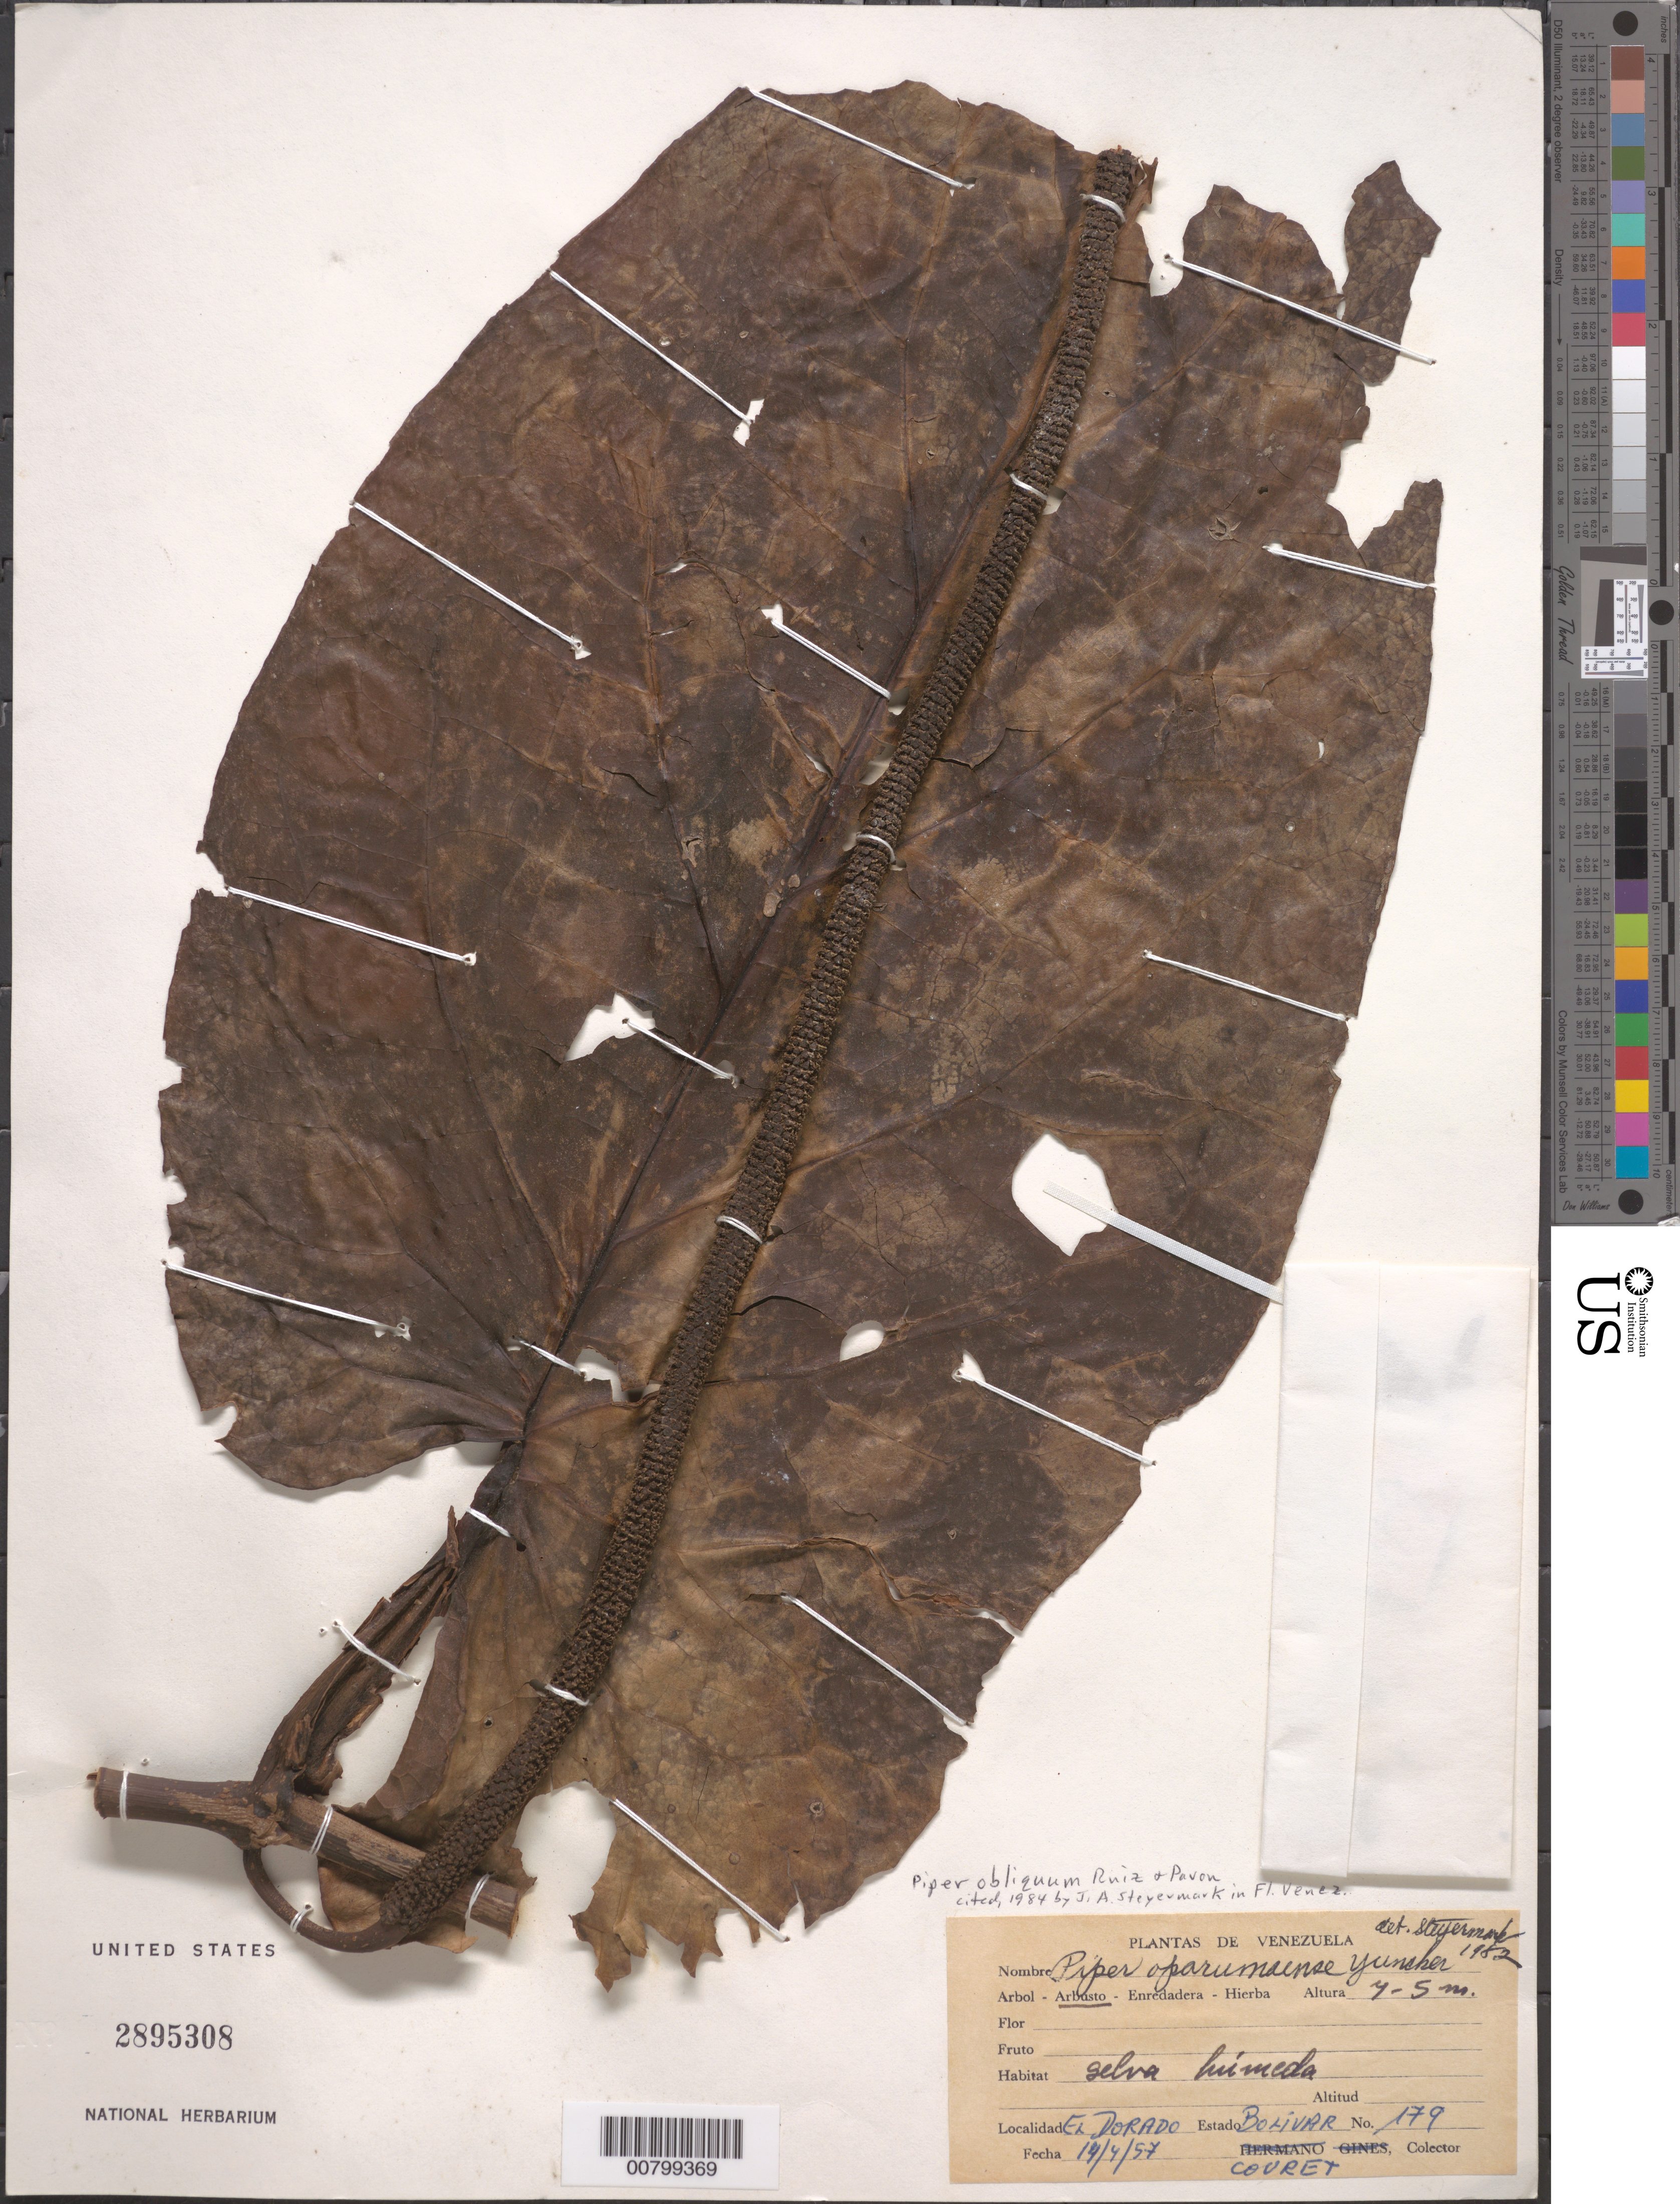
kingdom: Plantae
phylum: Tracheophyta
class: Magnoliopsida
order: Piperales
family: Piperaceae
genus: Piper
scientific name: Piper obliquum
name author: Ruiz & Pav.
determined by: Steyermark, Julian A., (VEN)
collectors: -. Couret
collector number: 179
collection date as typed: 14-Apr-57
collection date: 1957-04-14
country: Venezuela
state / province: Bolívar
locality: El Dorado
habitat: Humid forest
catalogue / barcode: US 2895308